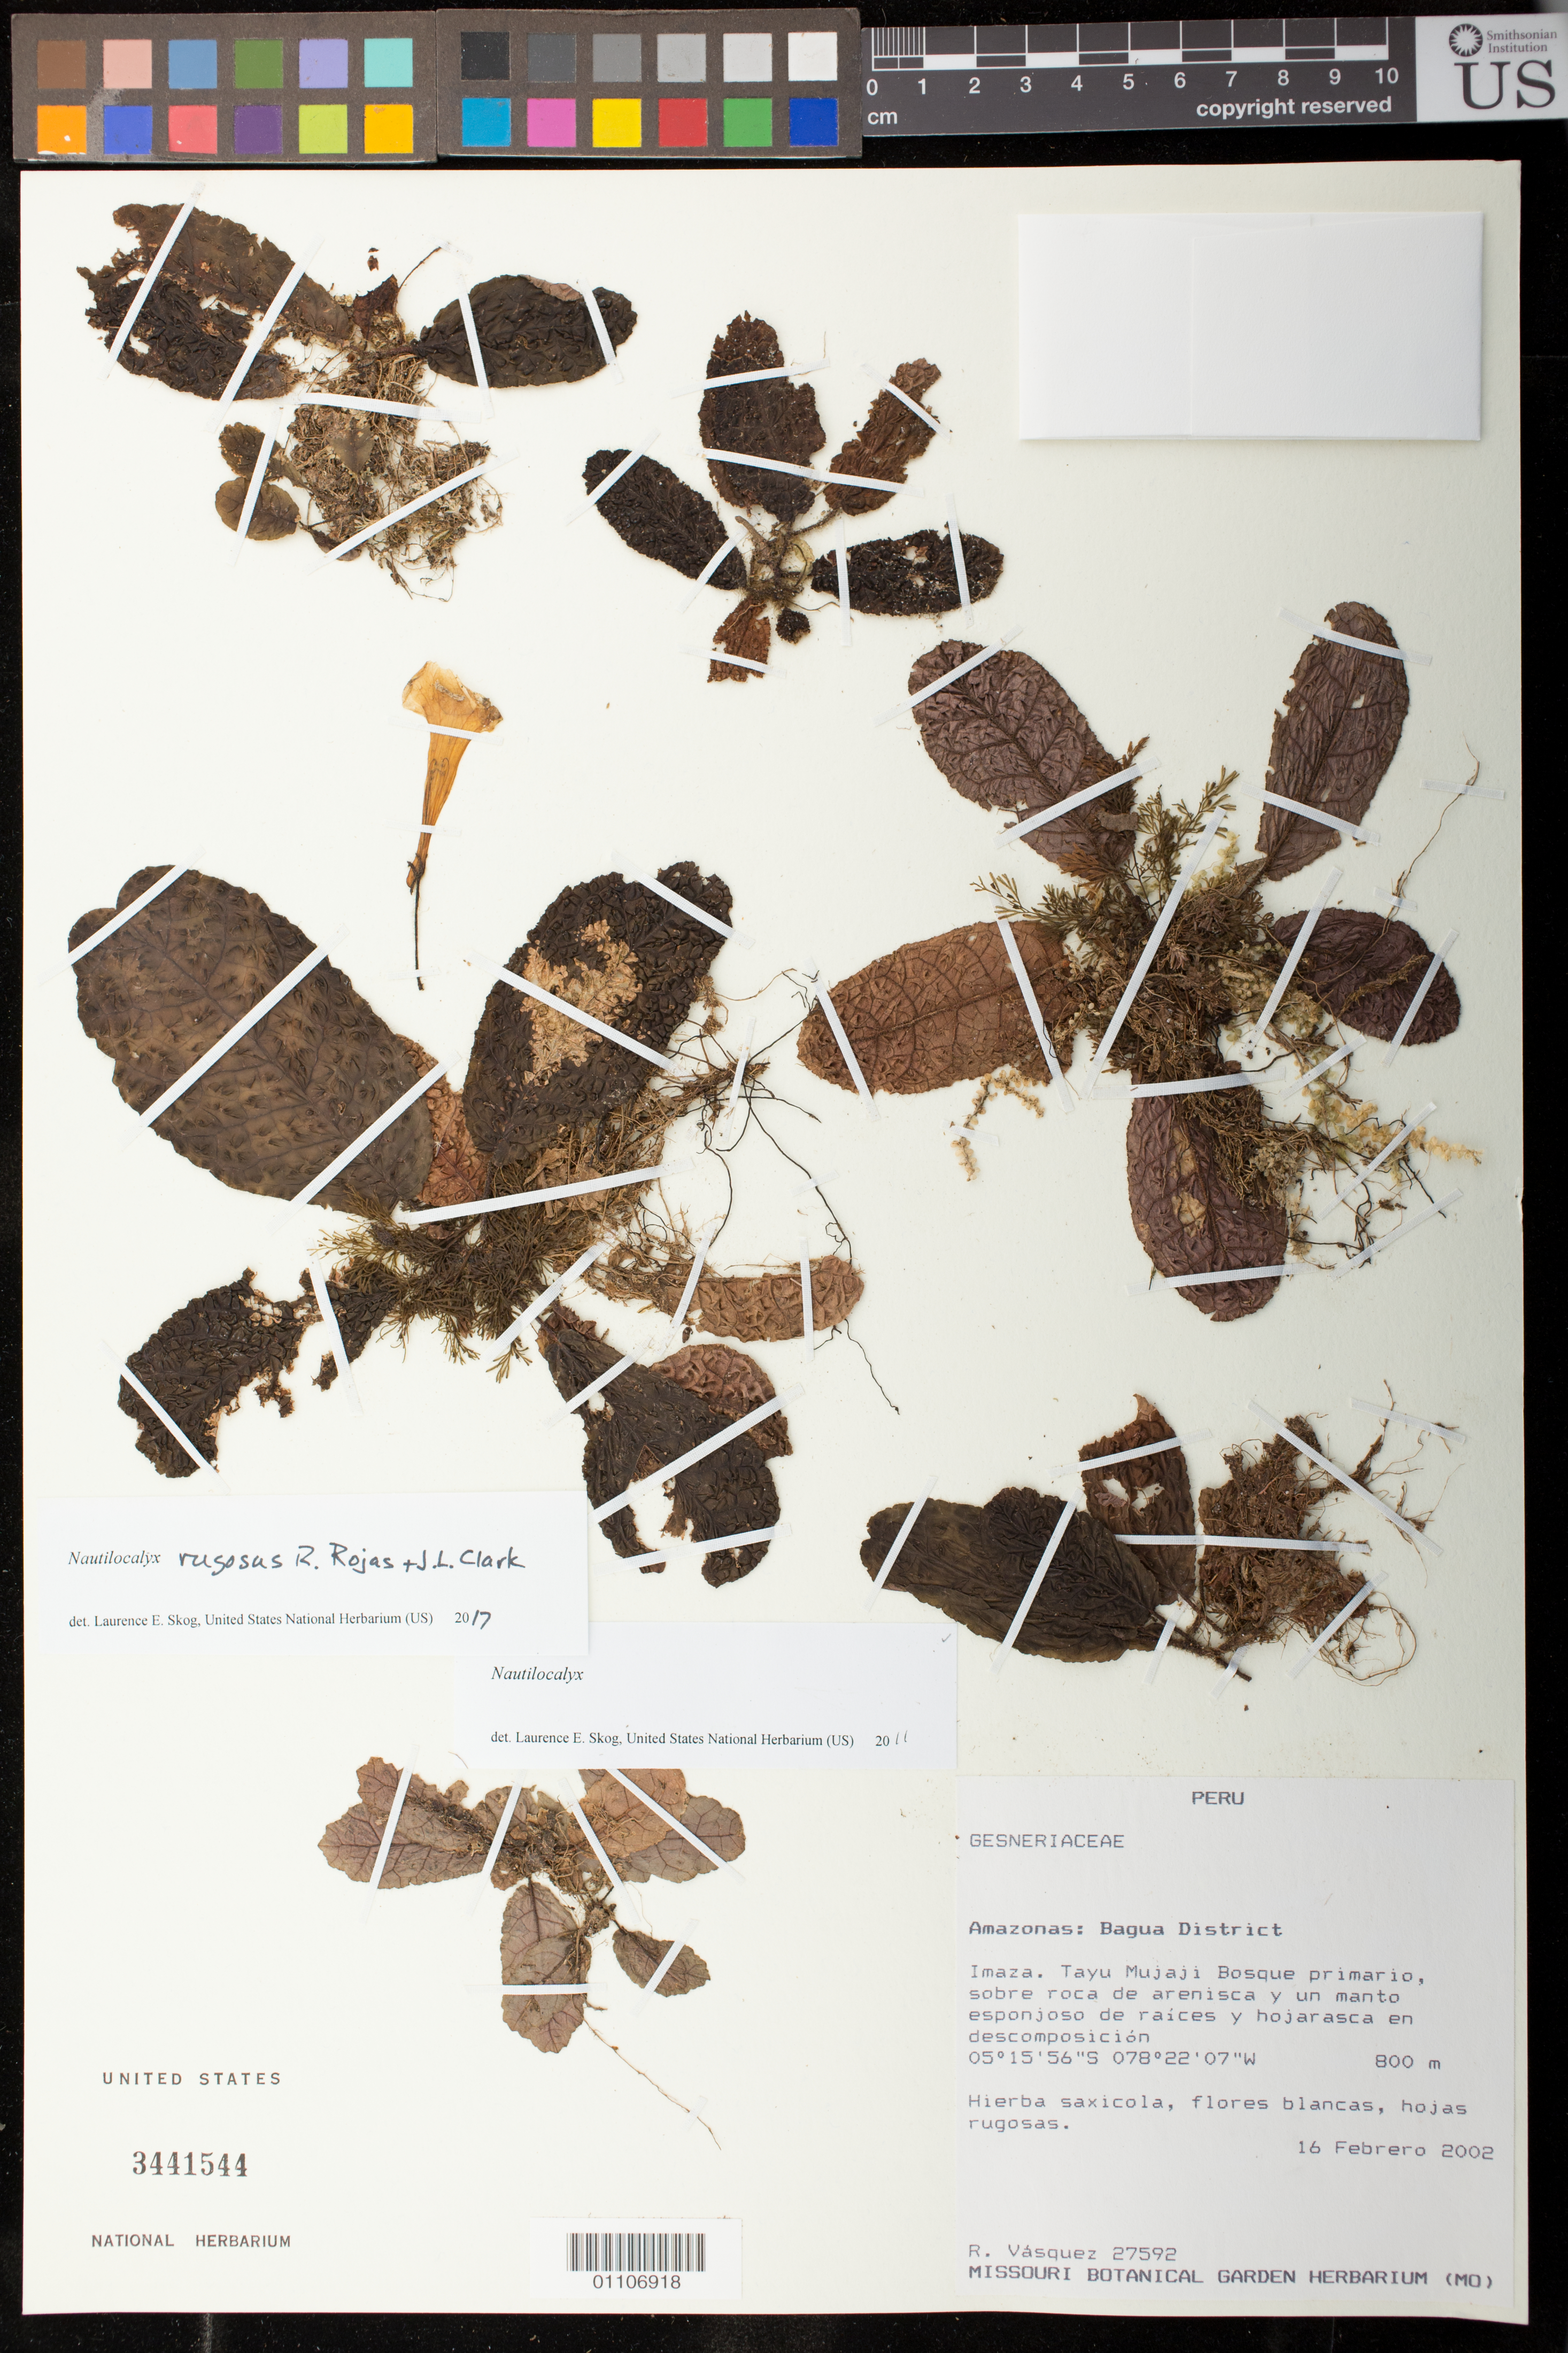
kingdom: Plantae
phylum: Tracheophyta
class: Magnoliopsida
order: Lamiales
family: Gesneriaceae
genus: Nautilocalyx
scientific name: Nautilocalyx rugosus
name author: R. Rojas & J.L. Clark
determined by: Skog, Laurence E.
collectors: R. Vásquez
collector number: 27592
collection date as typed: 16 Feb 2002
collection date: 2002-02-16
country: Peru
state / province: Amazonas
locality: Bagua District: Imaza. Tayu Mujaji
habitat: Bosque primario, sobre roca de arenisca y un manto esponjoso de raices y hojarasca en descomposicion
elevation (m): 800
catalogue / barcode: US 3441544